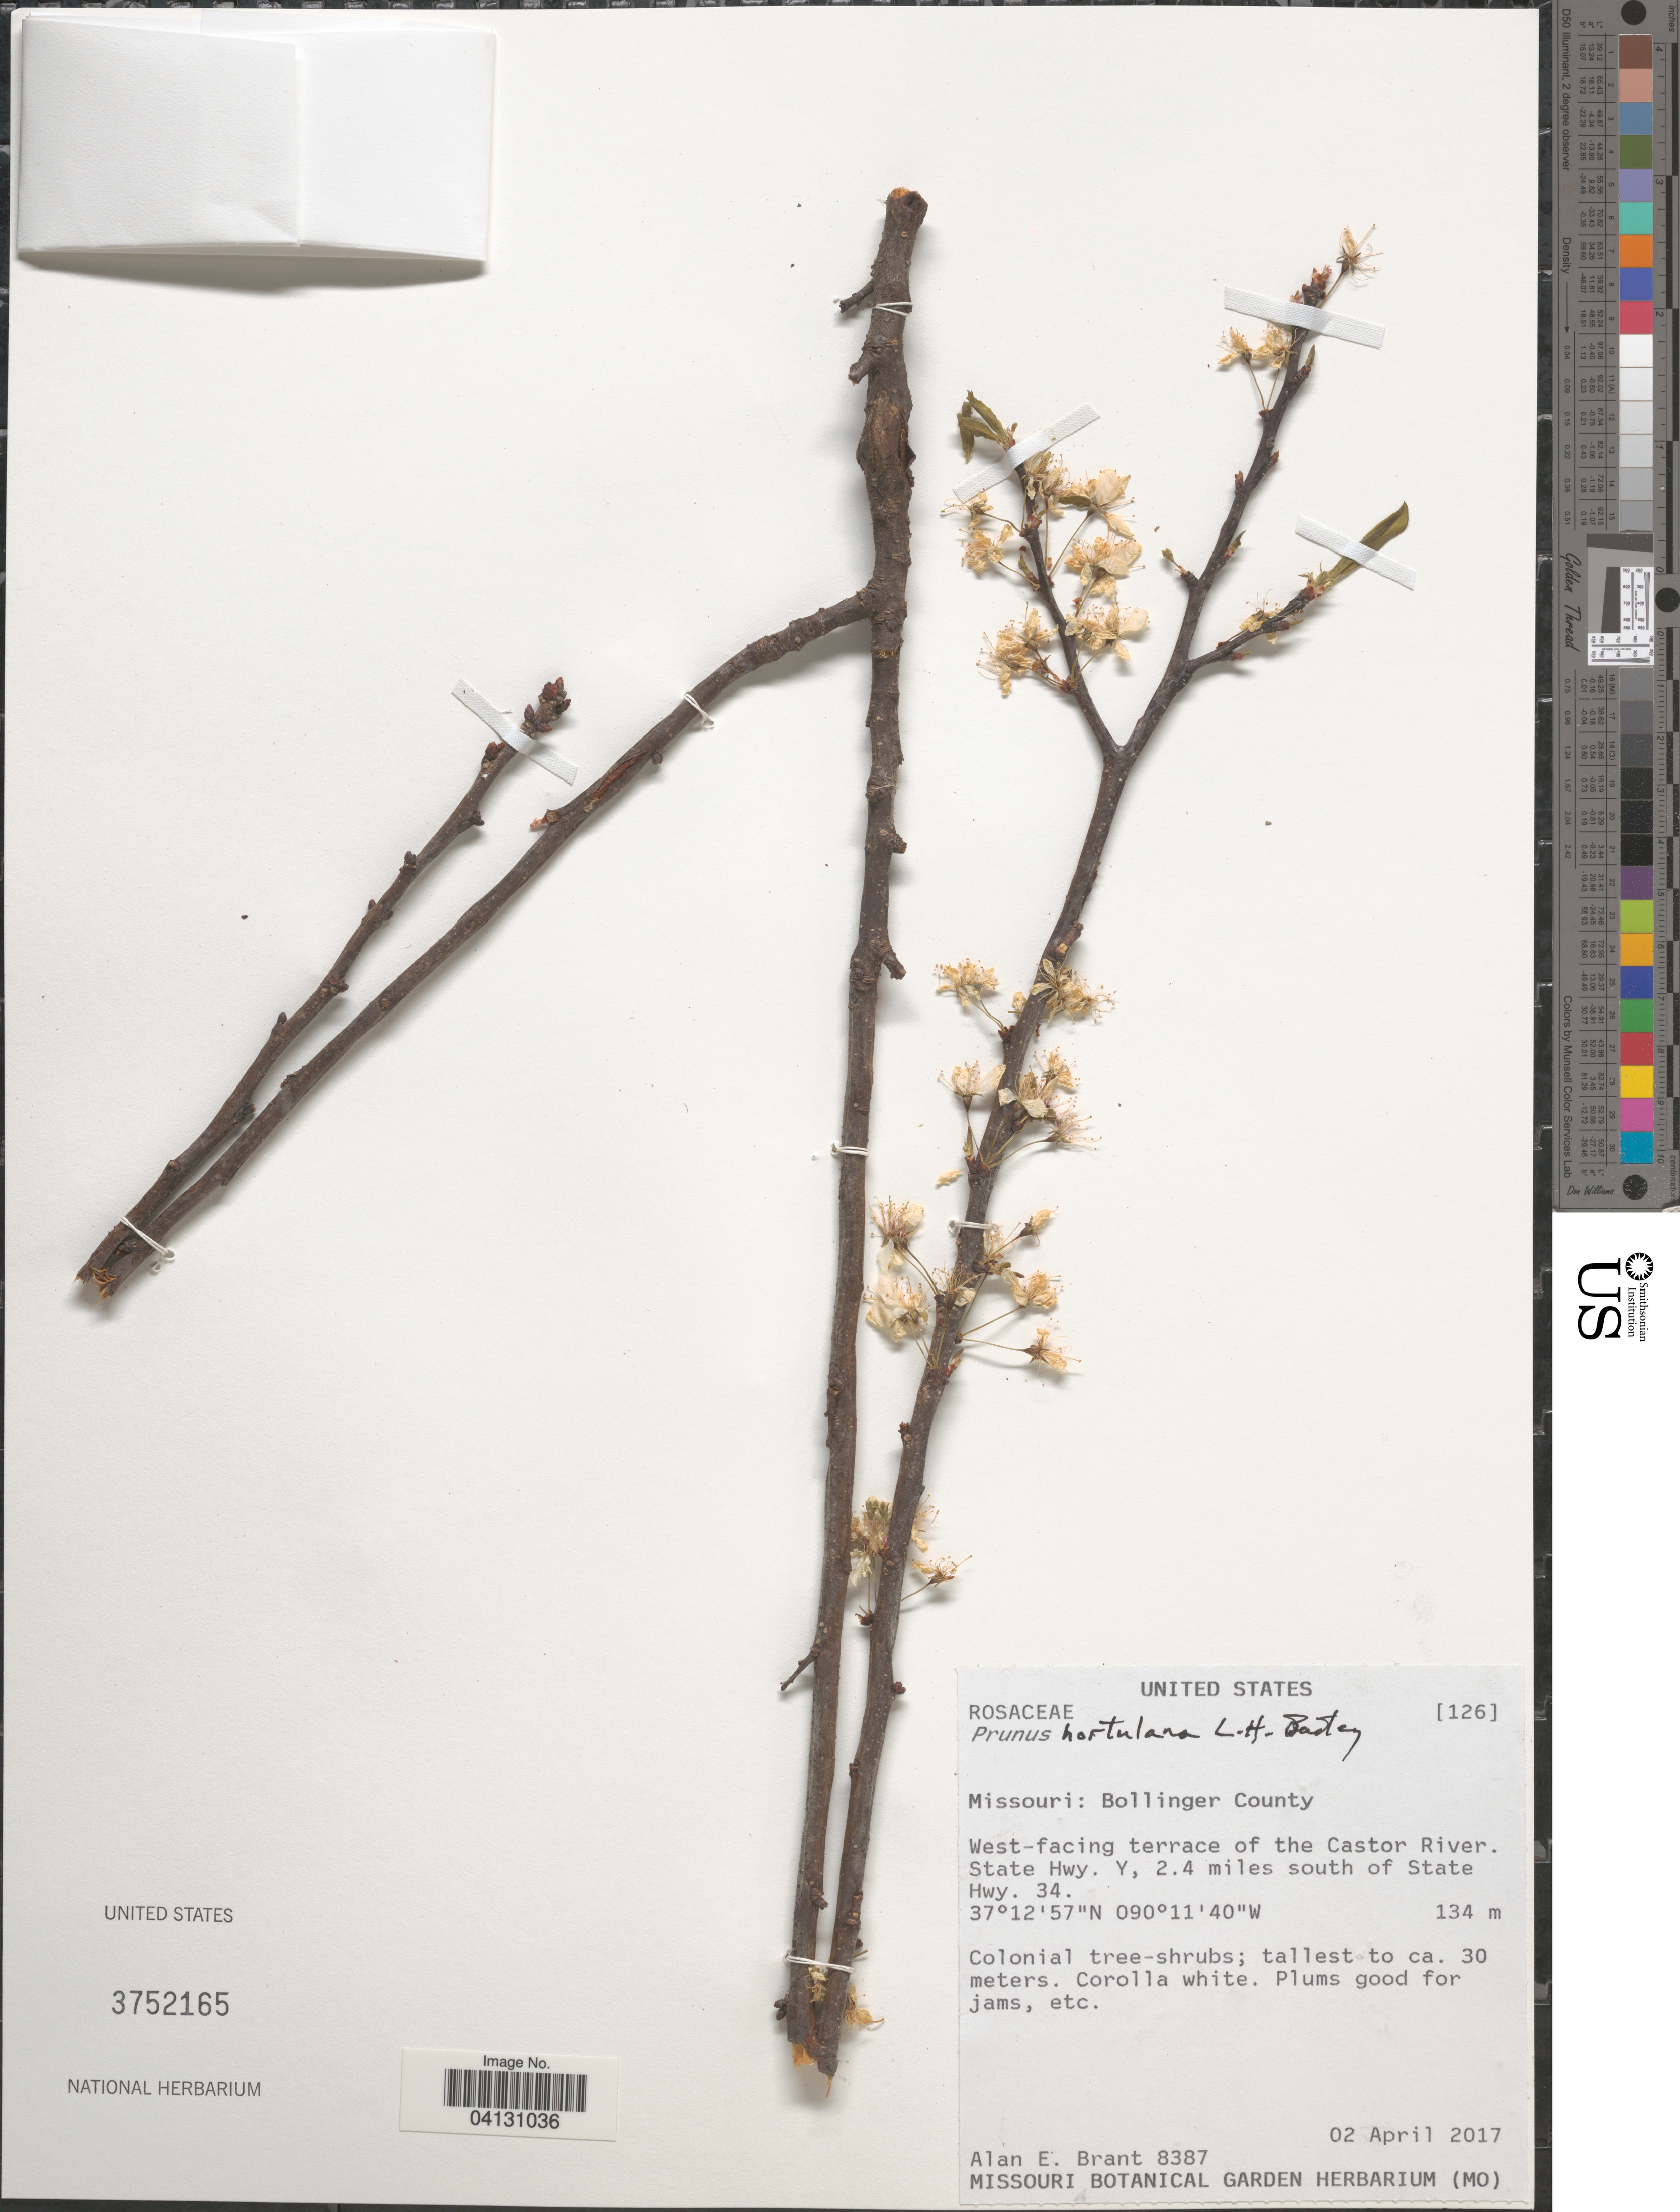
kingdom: Plantae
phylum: Tracheophyta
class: Magnoliopsida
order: Rosales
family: Rosaceae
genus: Prunus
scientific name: Prunus hortulana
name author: L.H. Bailey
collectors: A. Brant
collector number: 8387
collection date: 2017-04-02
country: United States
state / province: Missouri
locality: Bollinger County. West-facing terrace of the Castor River. State Hwy. Y, 2.4 miles south of State Hwy. 34.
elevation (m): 134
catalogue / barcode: US 3752165